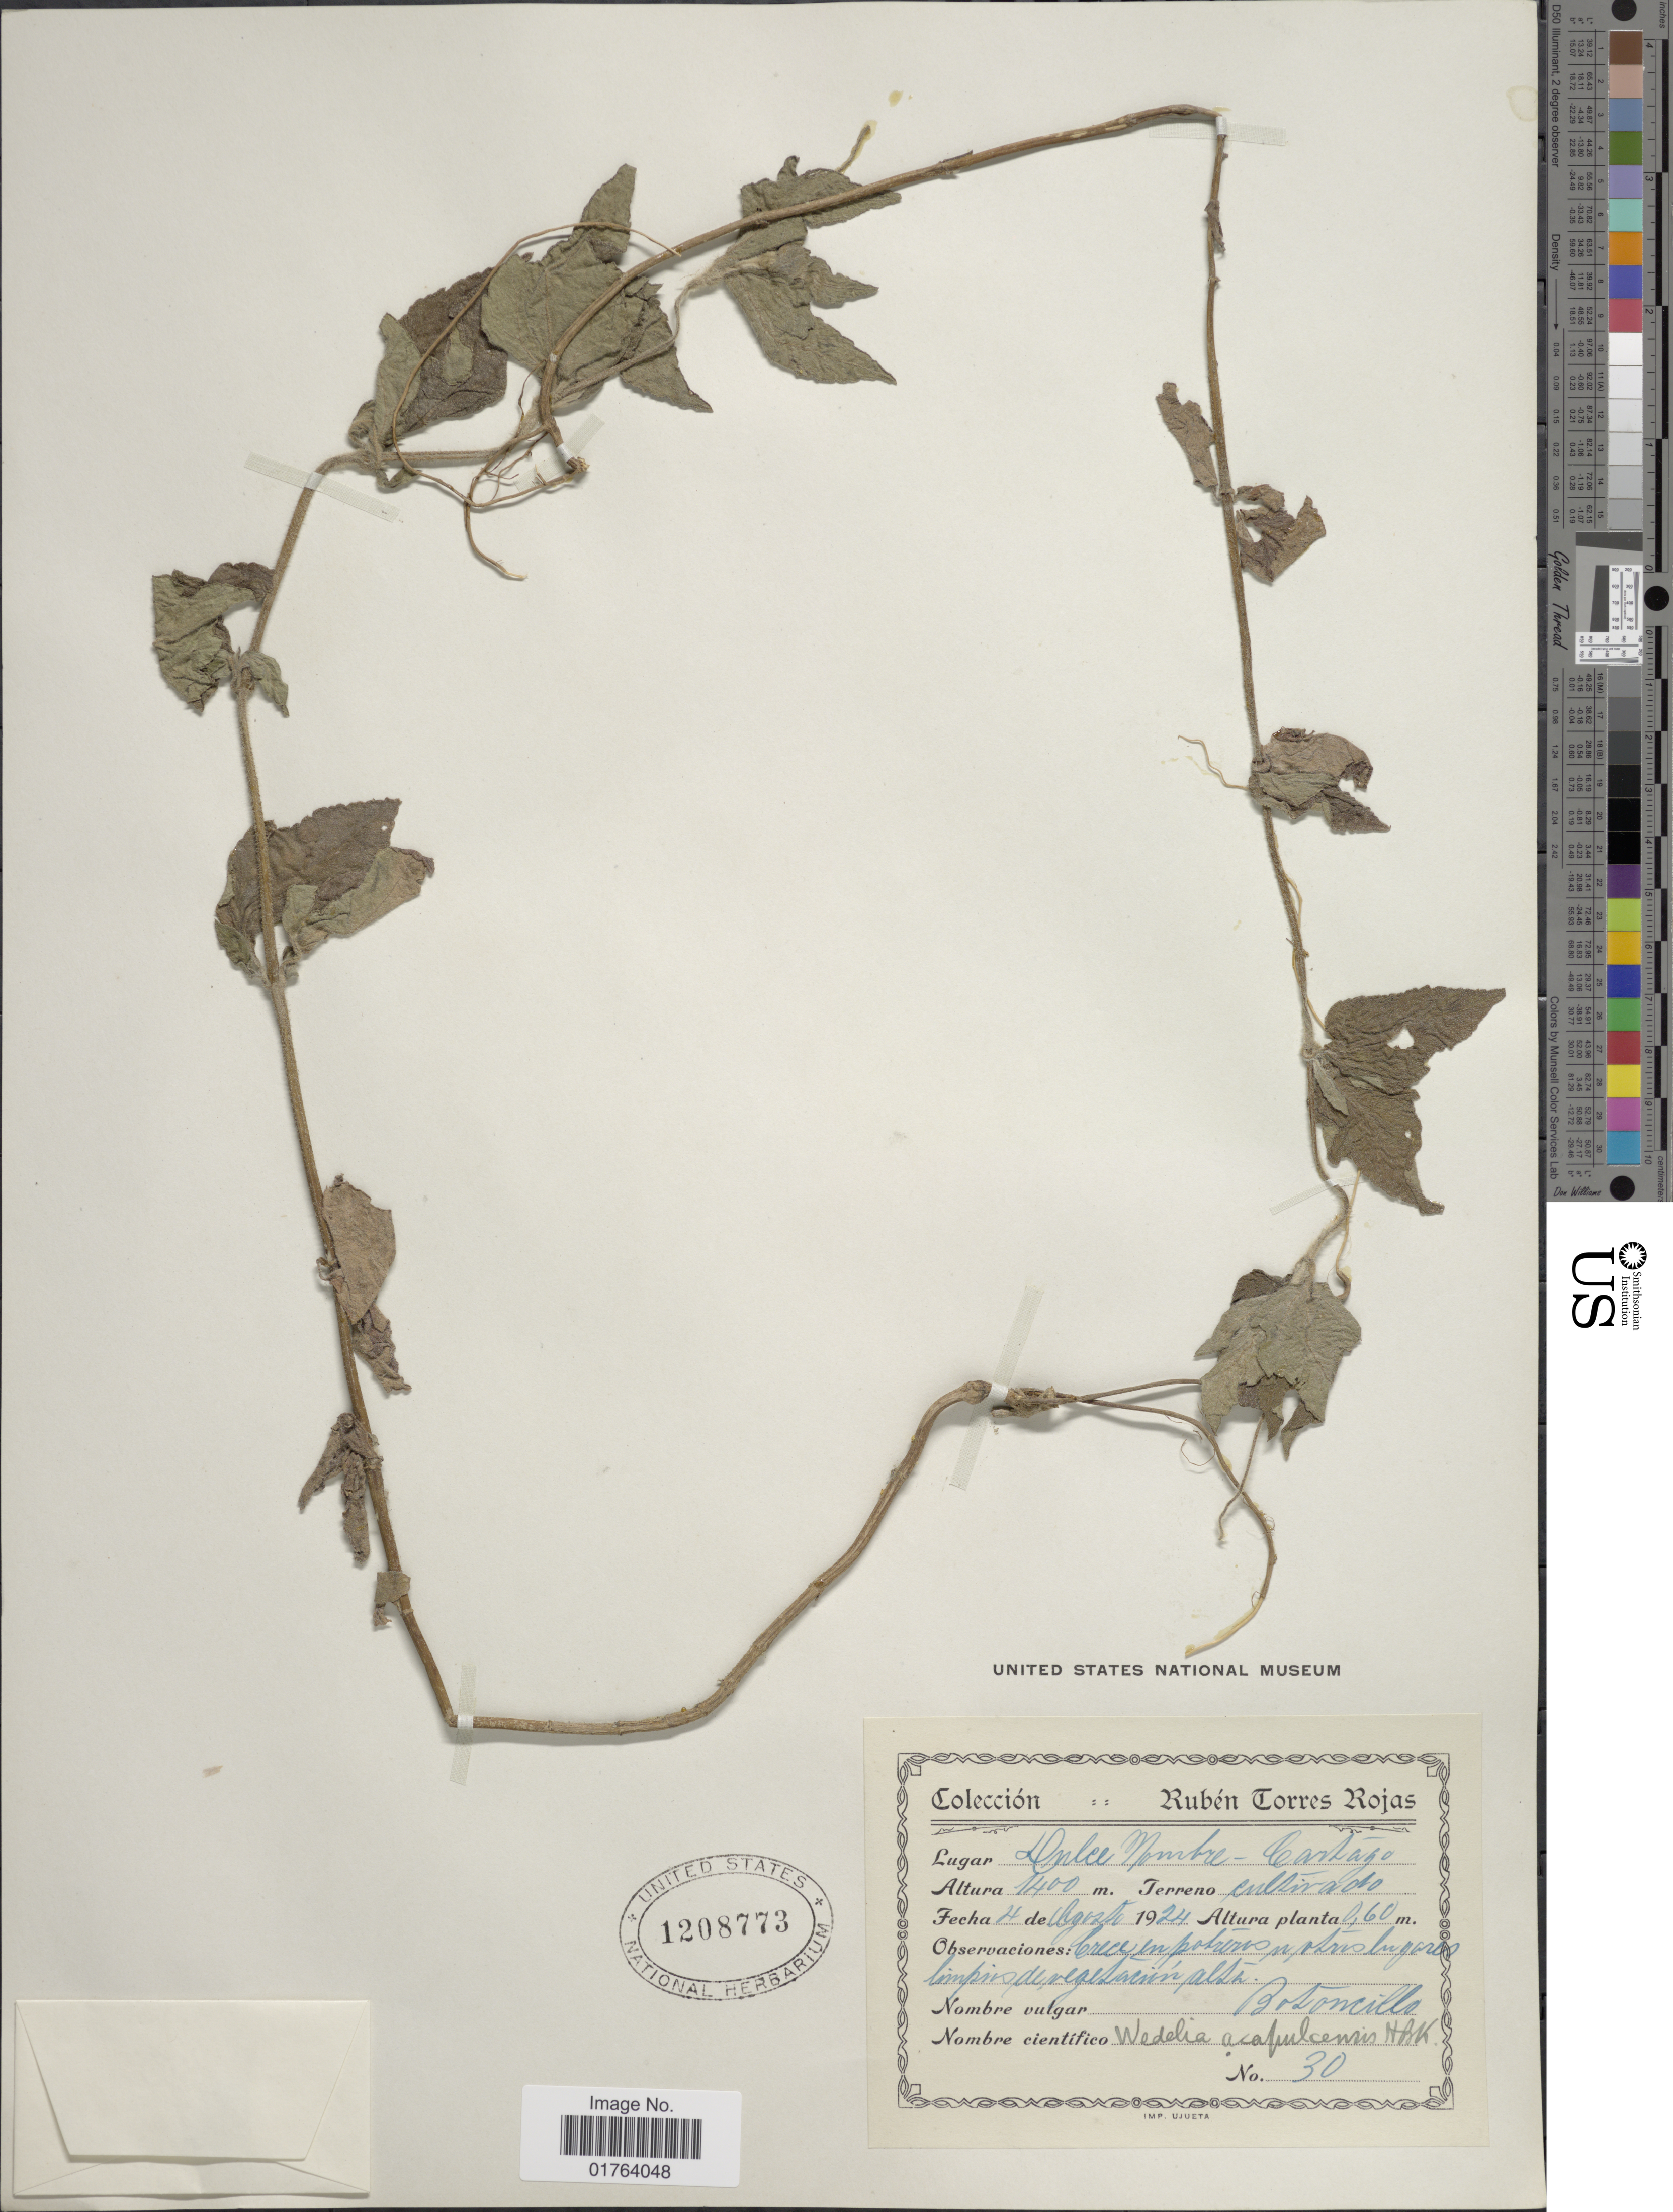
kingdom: Plantae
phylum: Tracheophyta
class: Magnoliopsida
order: Asterales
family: Asteraceae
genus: Wedelia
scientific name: Wedelia longipes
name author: Urb.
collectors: R. Torres Rojas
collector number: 30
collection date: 1924-08-04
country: Costa Rica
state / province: Cartago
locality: Dulce Nombre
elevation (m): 1400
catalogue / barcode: US 1208773